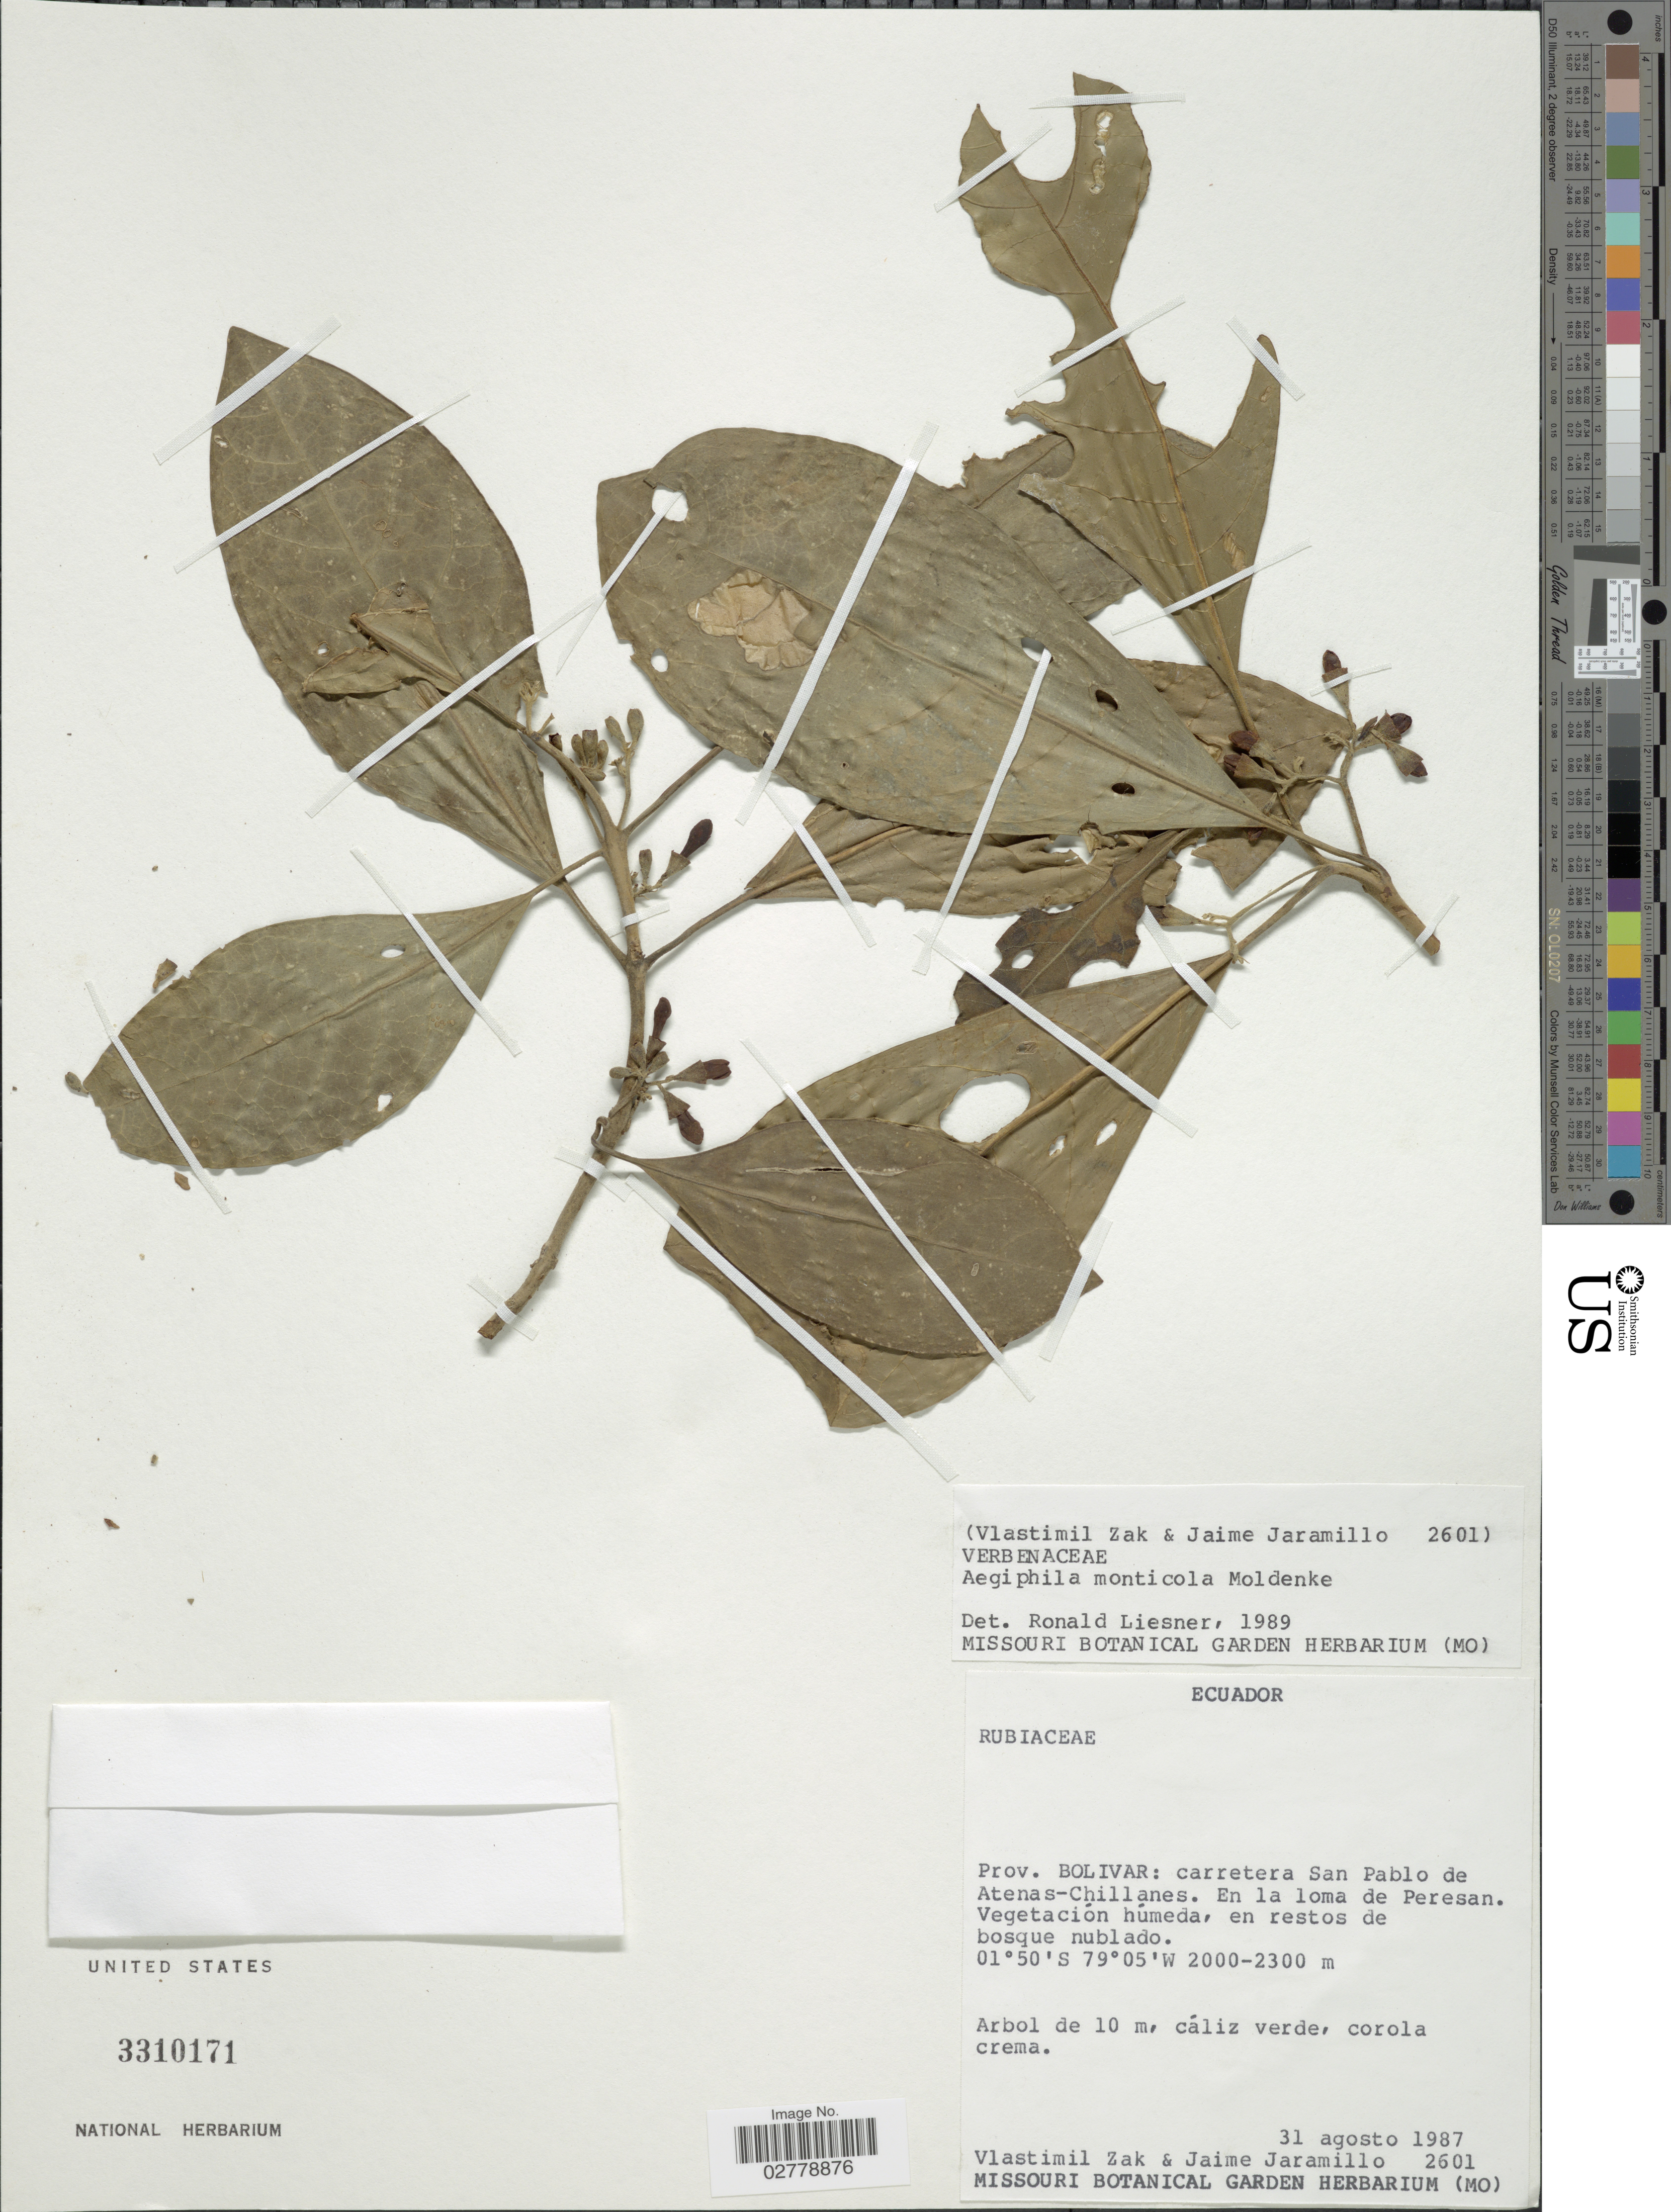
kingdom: Plantae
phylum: Tracheophyta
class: Magnoliopsida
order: Lamiales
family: Lamiaceae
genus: Aegiphila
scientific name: Aegiphila monticola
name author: Moldenke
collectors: V. Zak & J. Jaramillo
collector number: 2601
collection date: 1987-08-31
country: Ecuador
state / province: Bolívar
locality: Carretera San Pablo de Atenas-Chillanes. En la loma de Peresan.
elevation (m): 2000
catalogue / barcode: US 3310171